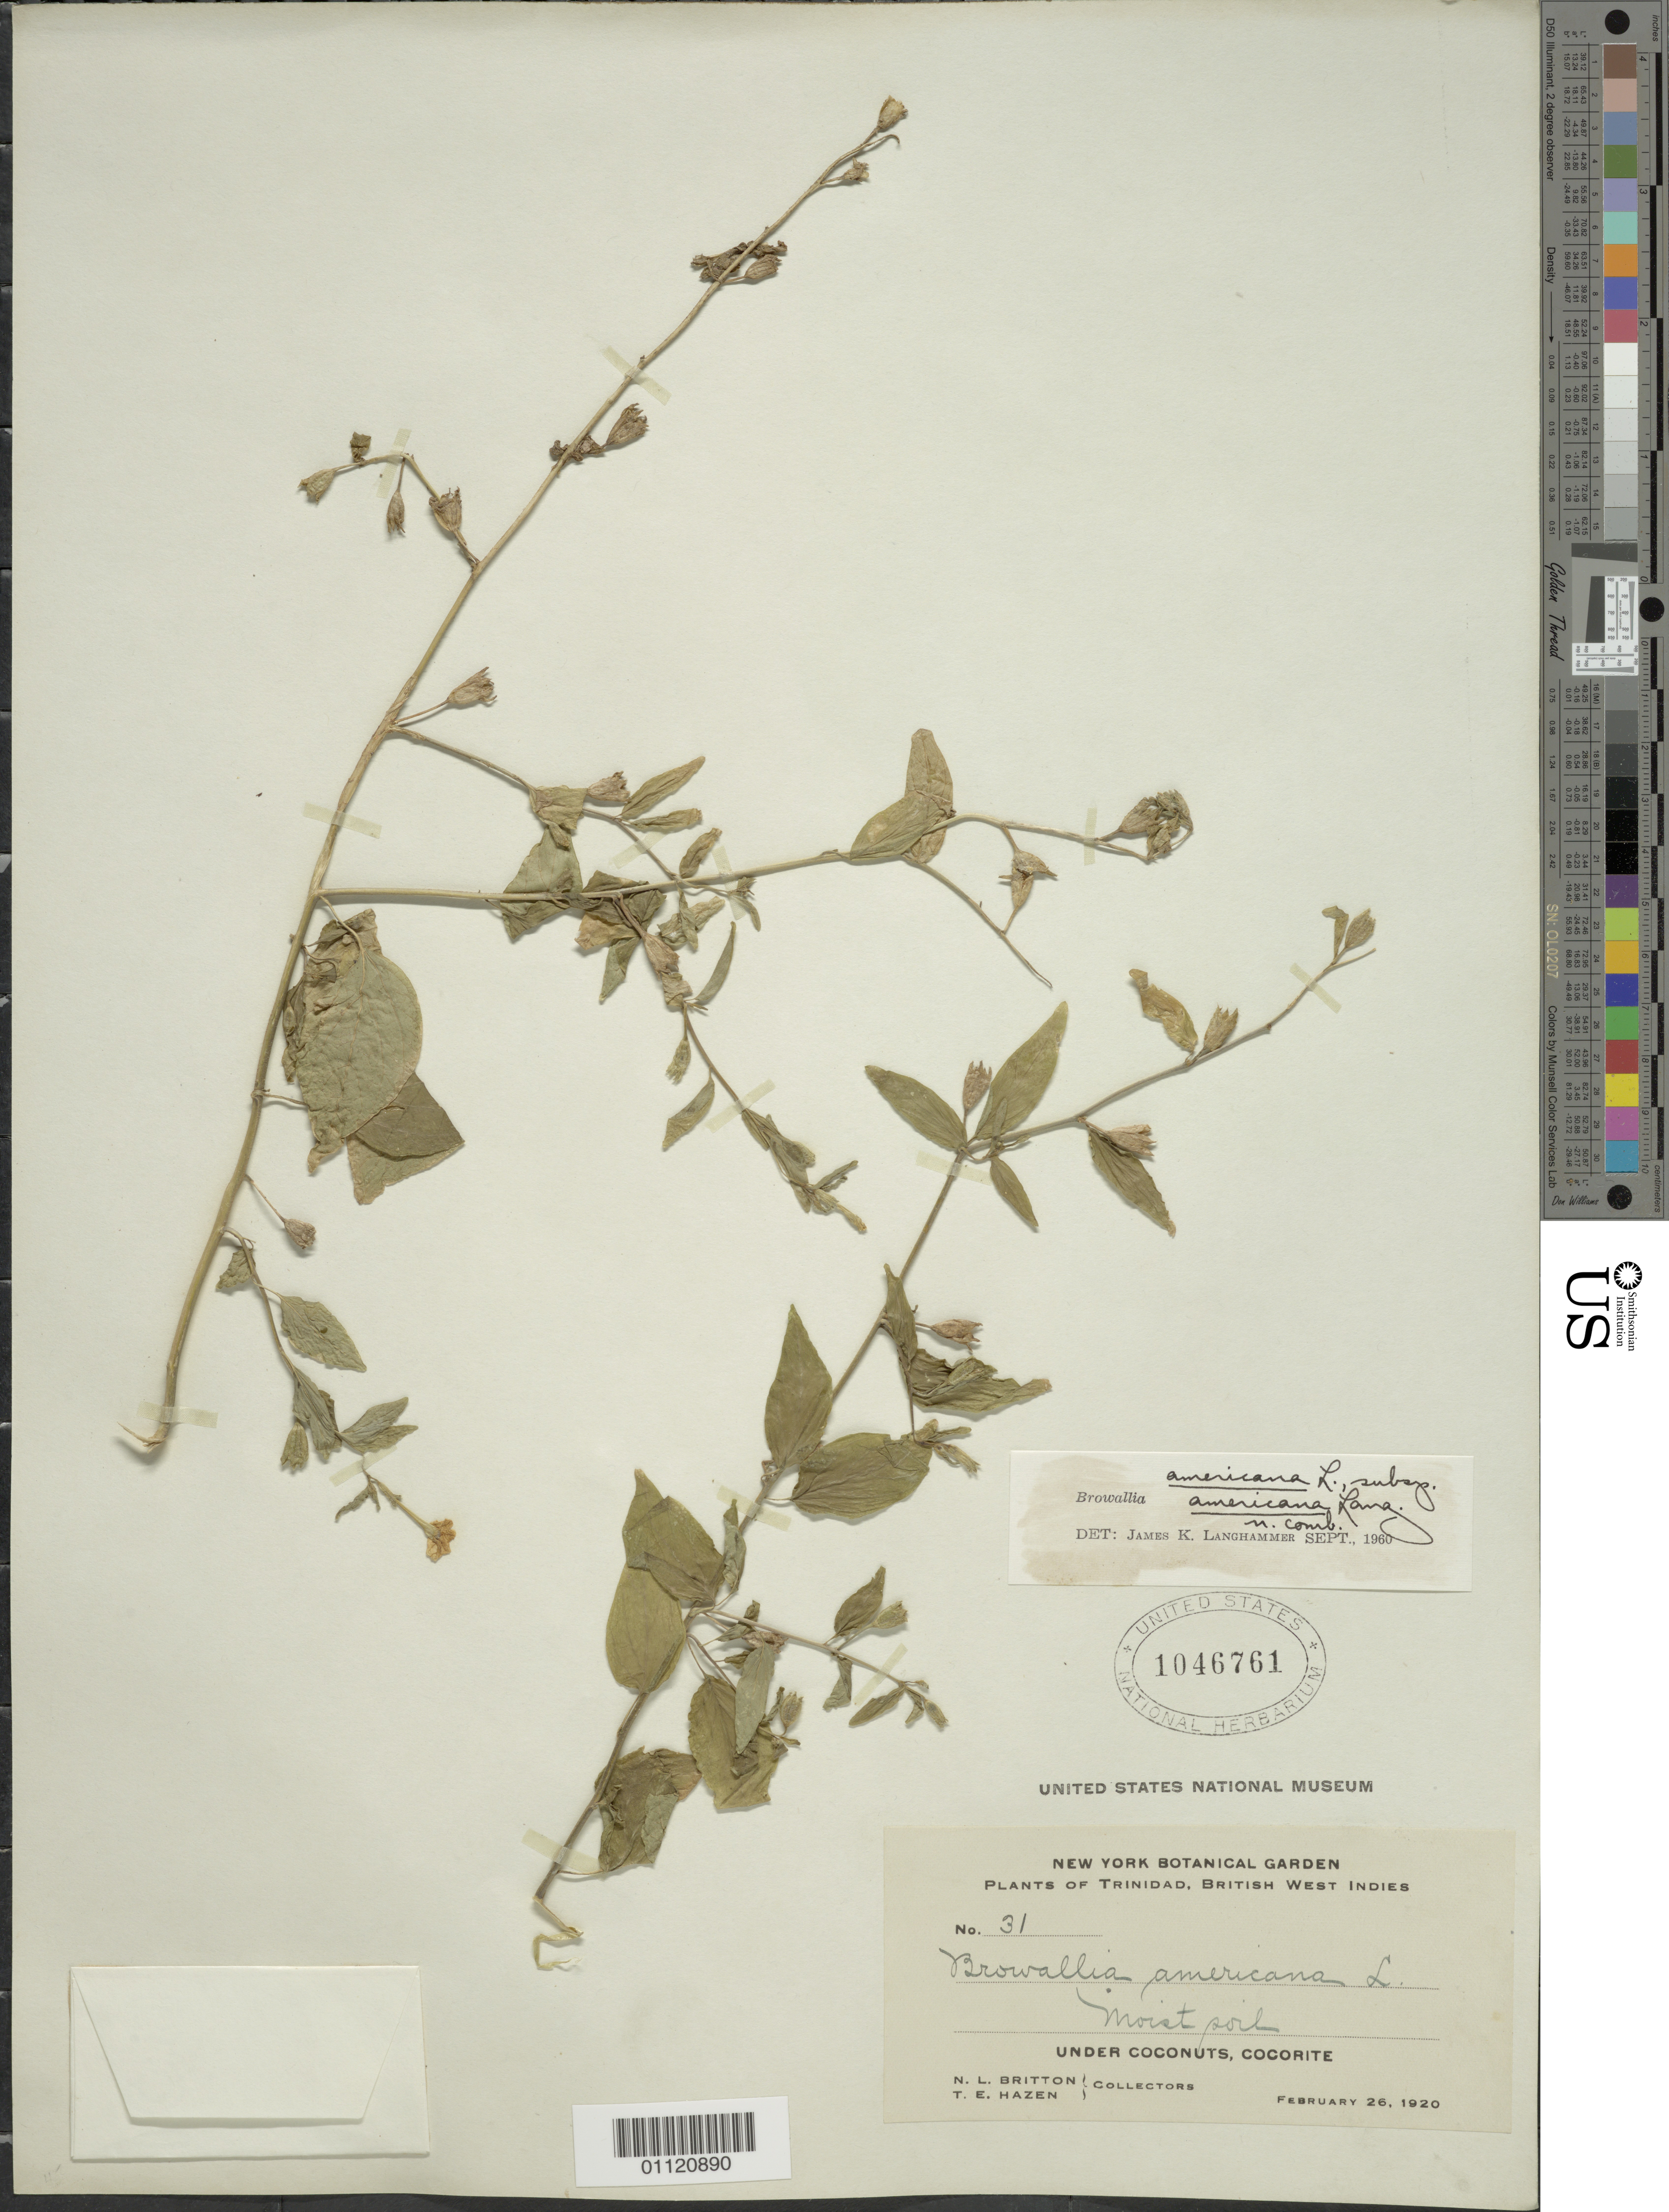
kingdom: Plantae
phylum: Tracheophyta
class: Magnoliopsida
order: Solanales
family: Solanaceae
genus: Browallia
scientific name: Browallia americana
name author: L.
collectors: N. Britton & T. E. Hazen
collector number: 31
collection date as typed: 26 Feb 1920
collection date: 1920-02-26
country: Trinidad and Tobago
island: Trinidad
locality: Under coconuts, Cocorite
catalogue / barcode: US 1046761